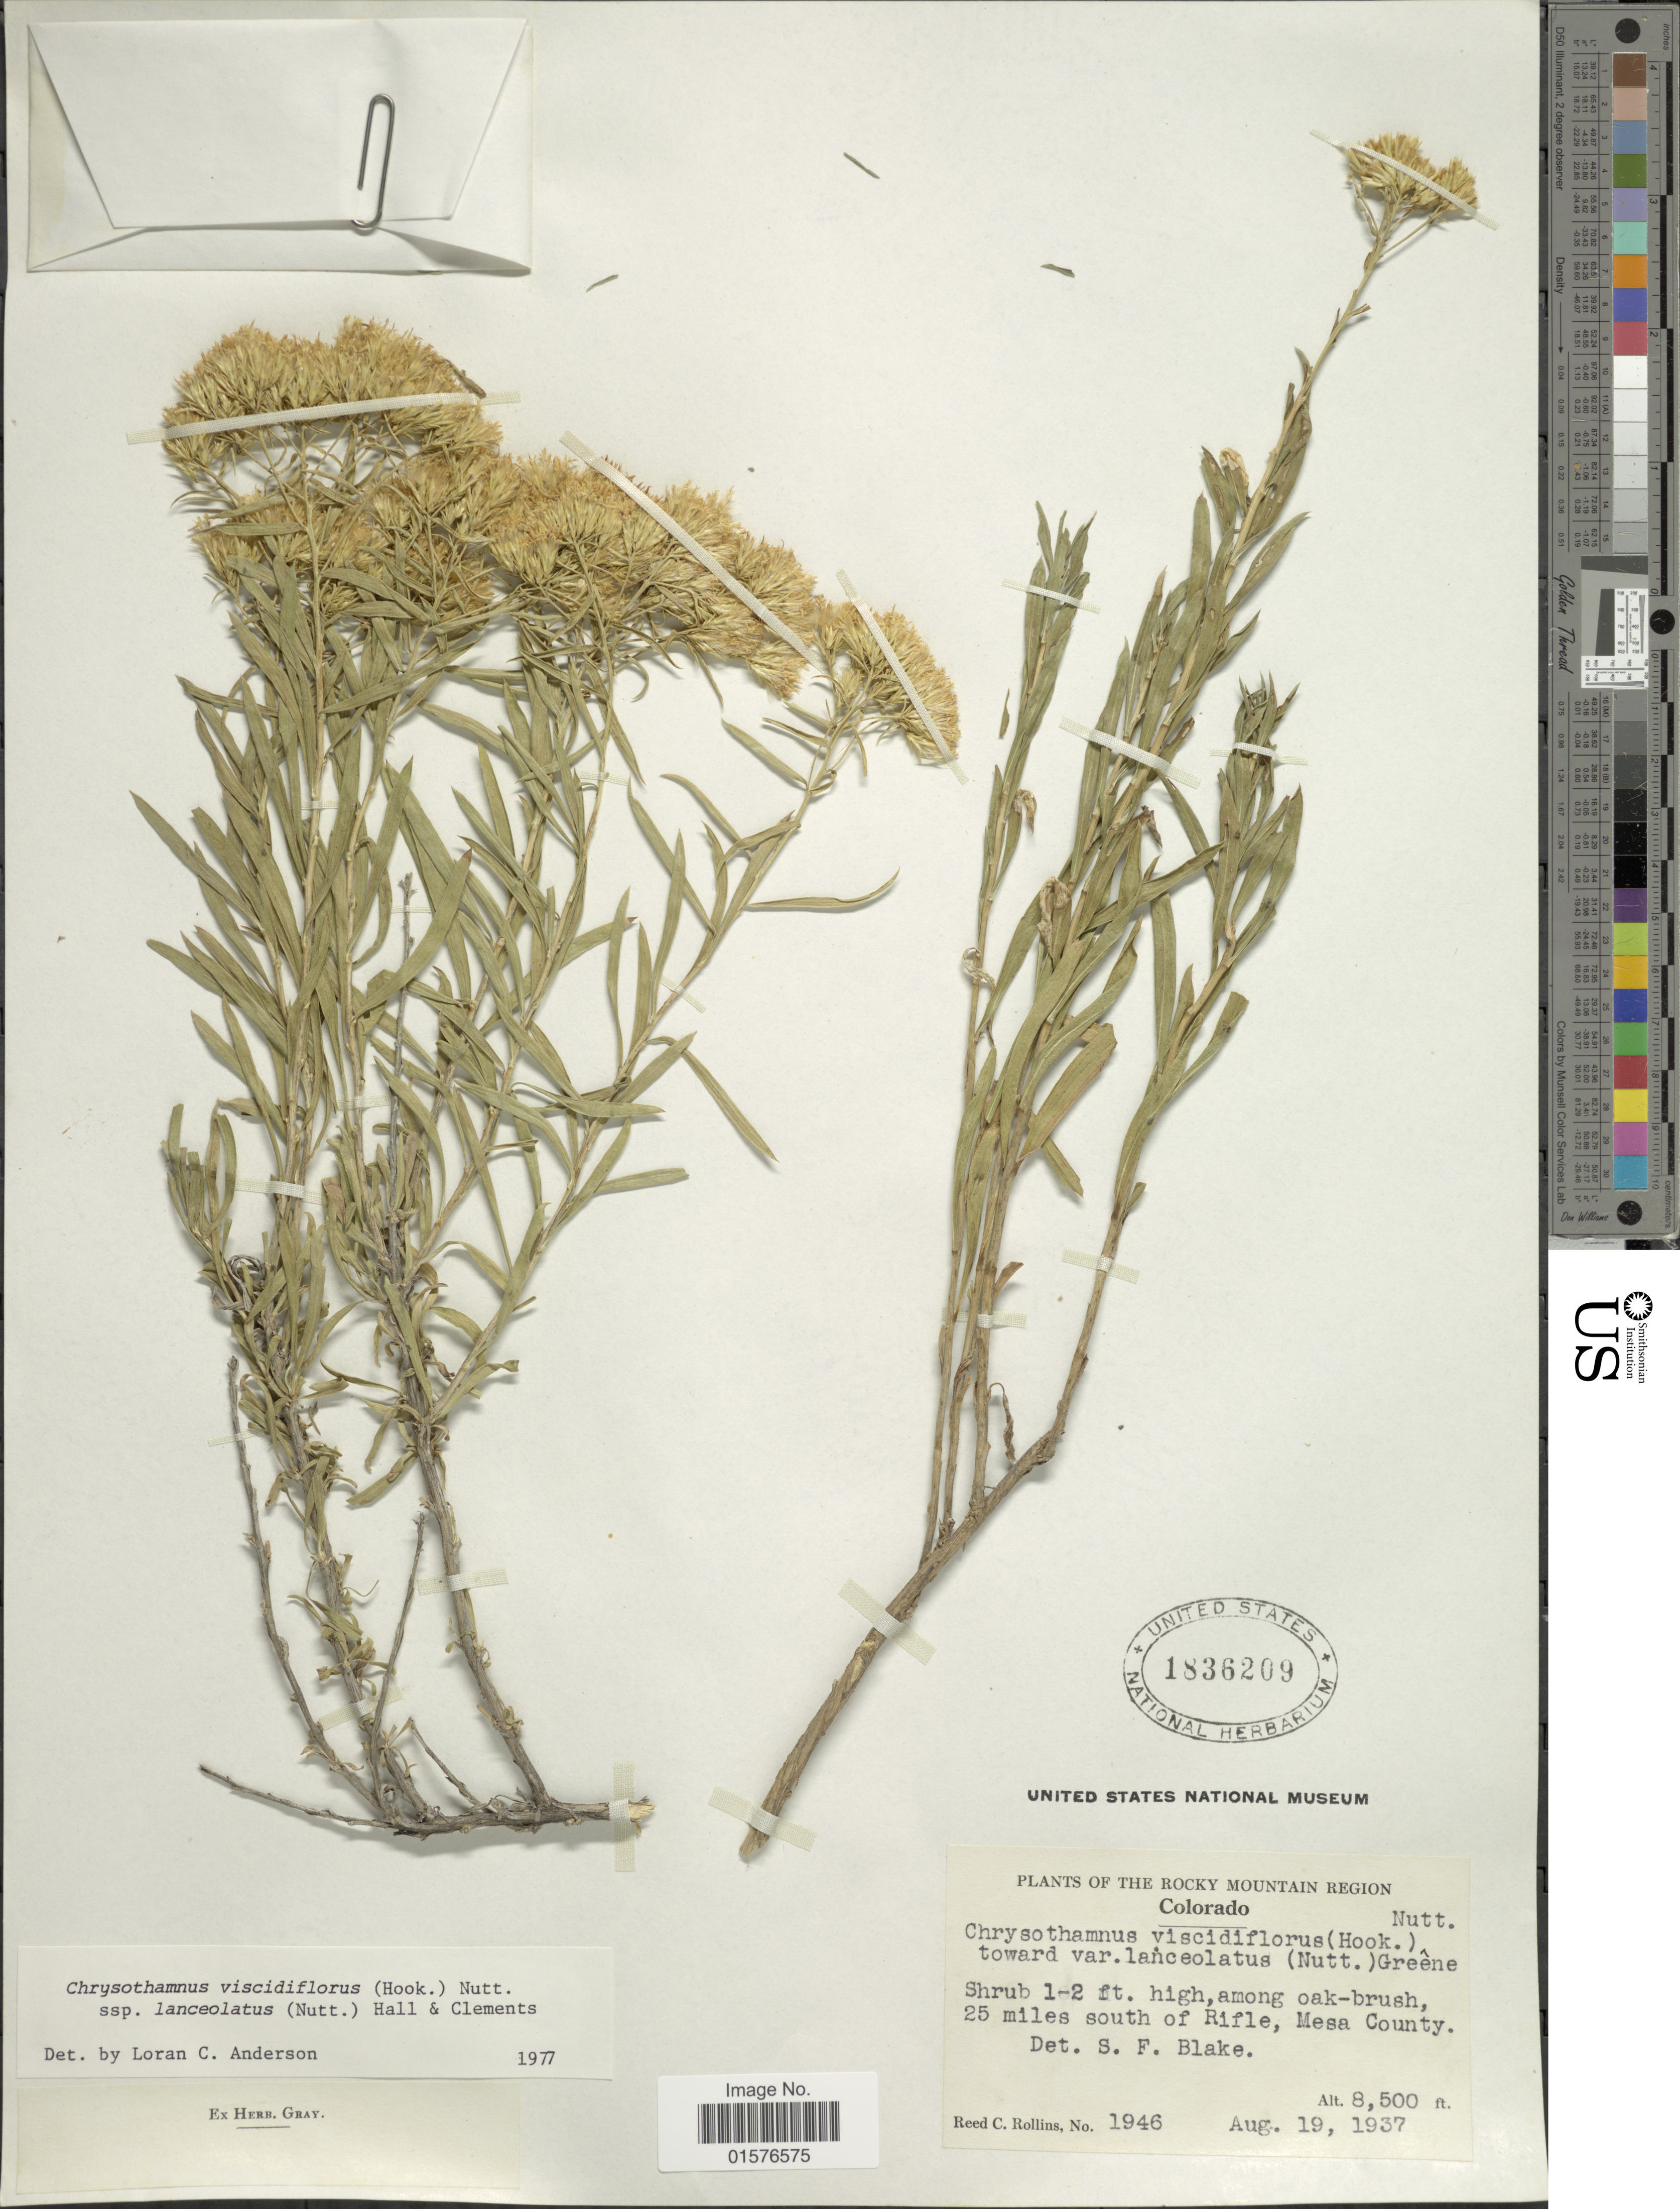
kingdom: Plantae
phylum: Tracheophyta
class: Magnoliopsida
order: Asterales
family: Asteraceae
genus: Chrysothamnus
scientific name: Chrysothamnus viscidiflorus subsp. lanceolatus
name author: (Nutt.) H.M. Hall & Clem.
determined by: Urbatsch, Lowell E., Curator (LSU), Louisiana State University (UNITED STATES)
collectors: R. C. Rollins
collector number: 1946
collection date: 1937-08-19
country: United States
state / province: Colorado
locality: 25 miles south of Rifle, Mesa County.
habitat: among oak brush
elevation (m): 2591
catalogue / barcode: US 1836209